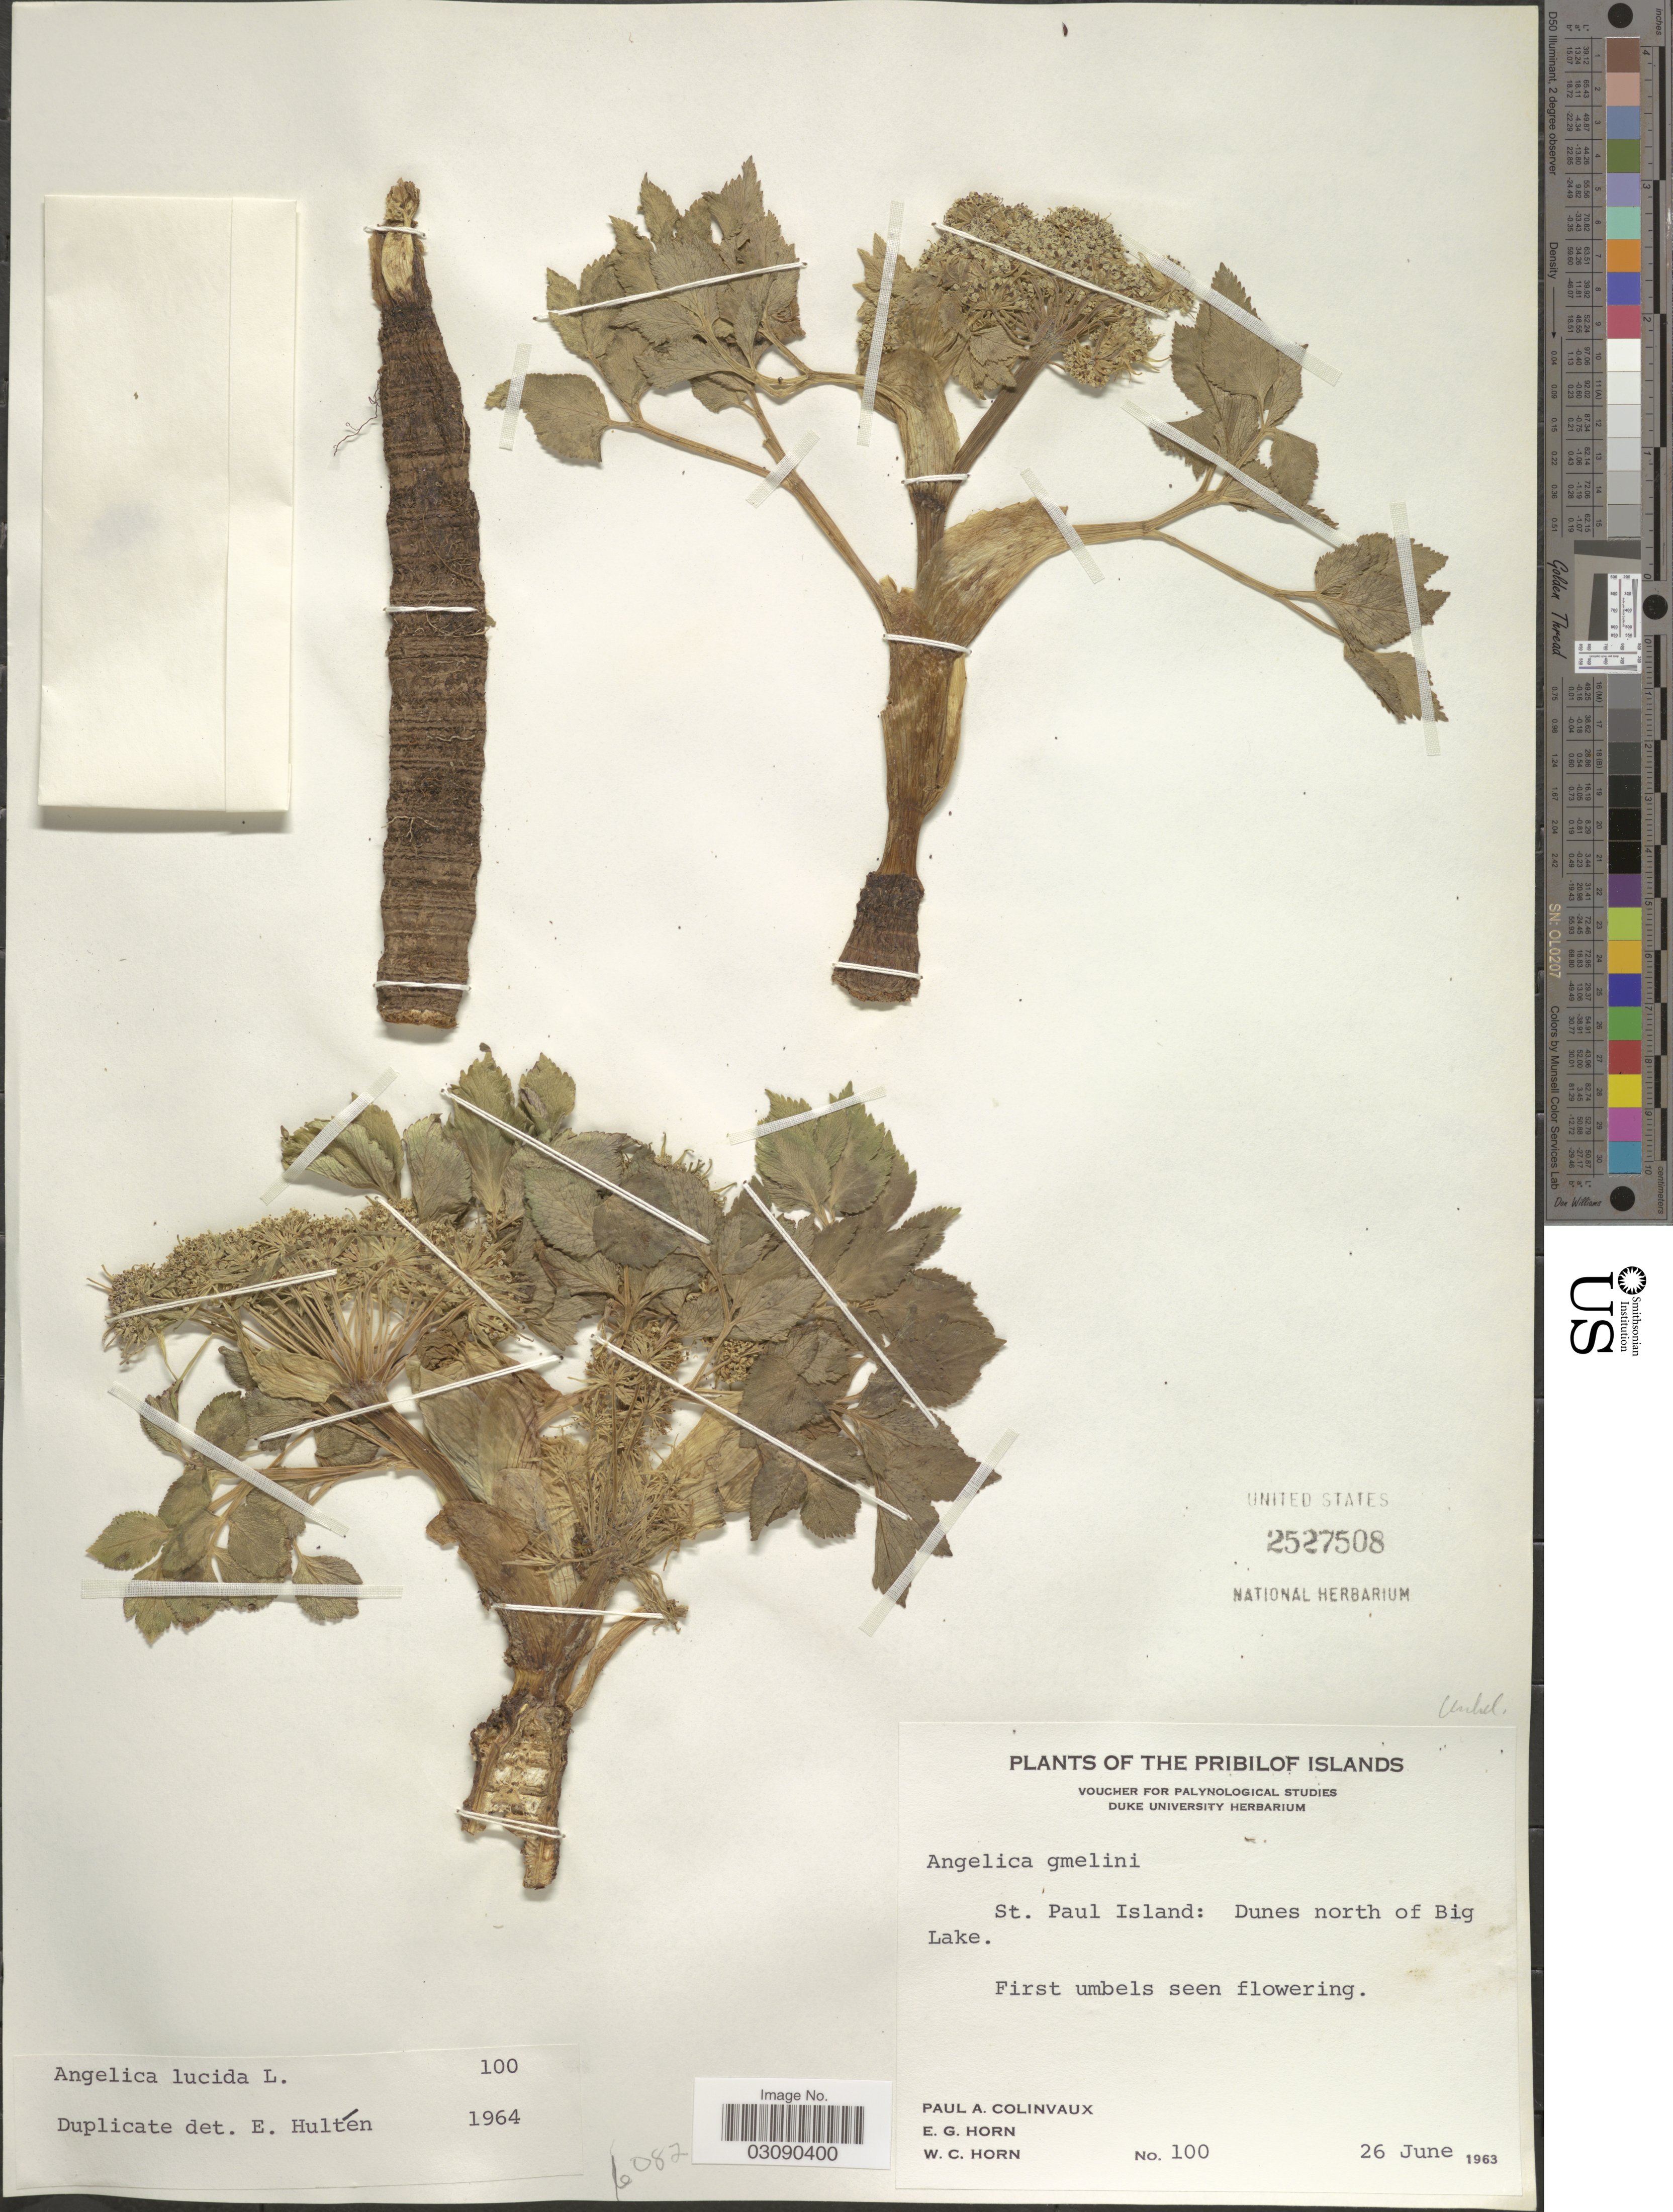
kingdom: Plantae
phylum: Tracheophyta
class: Magnoliopsida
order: Apiales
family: Apiaceae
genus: Angelica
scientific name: Angelica lucida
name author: L.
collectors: P. Colinvaux, E. Horn & W. Horn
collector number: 100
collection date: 1963-06-26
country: United States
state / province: Alaska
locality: Pribilof Islands, St. Paul Island: Dunes north of Big Lake.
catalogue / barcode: US 2527508